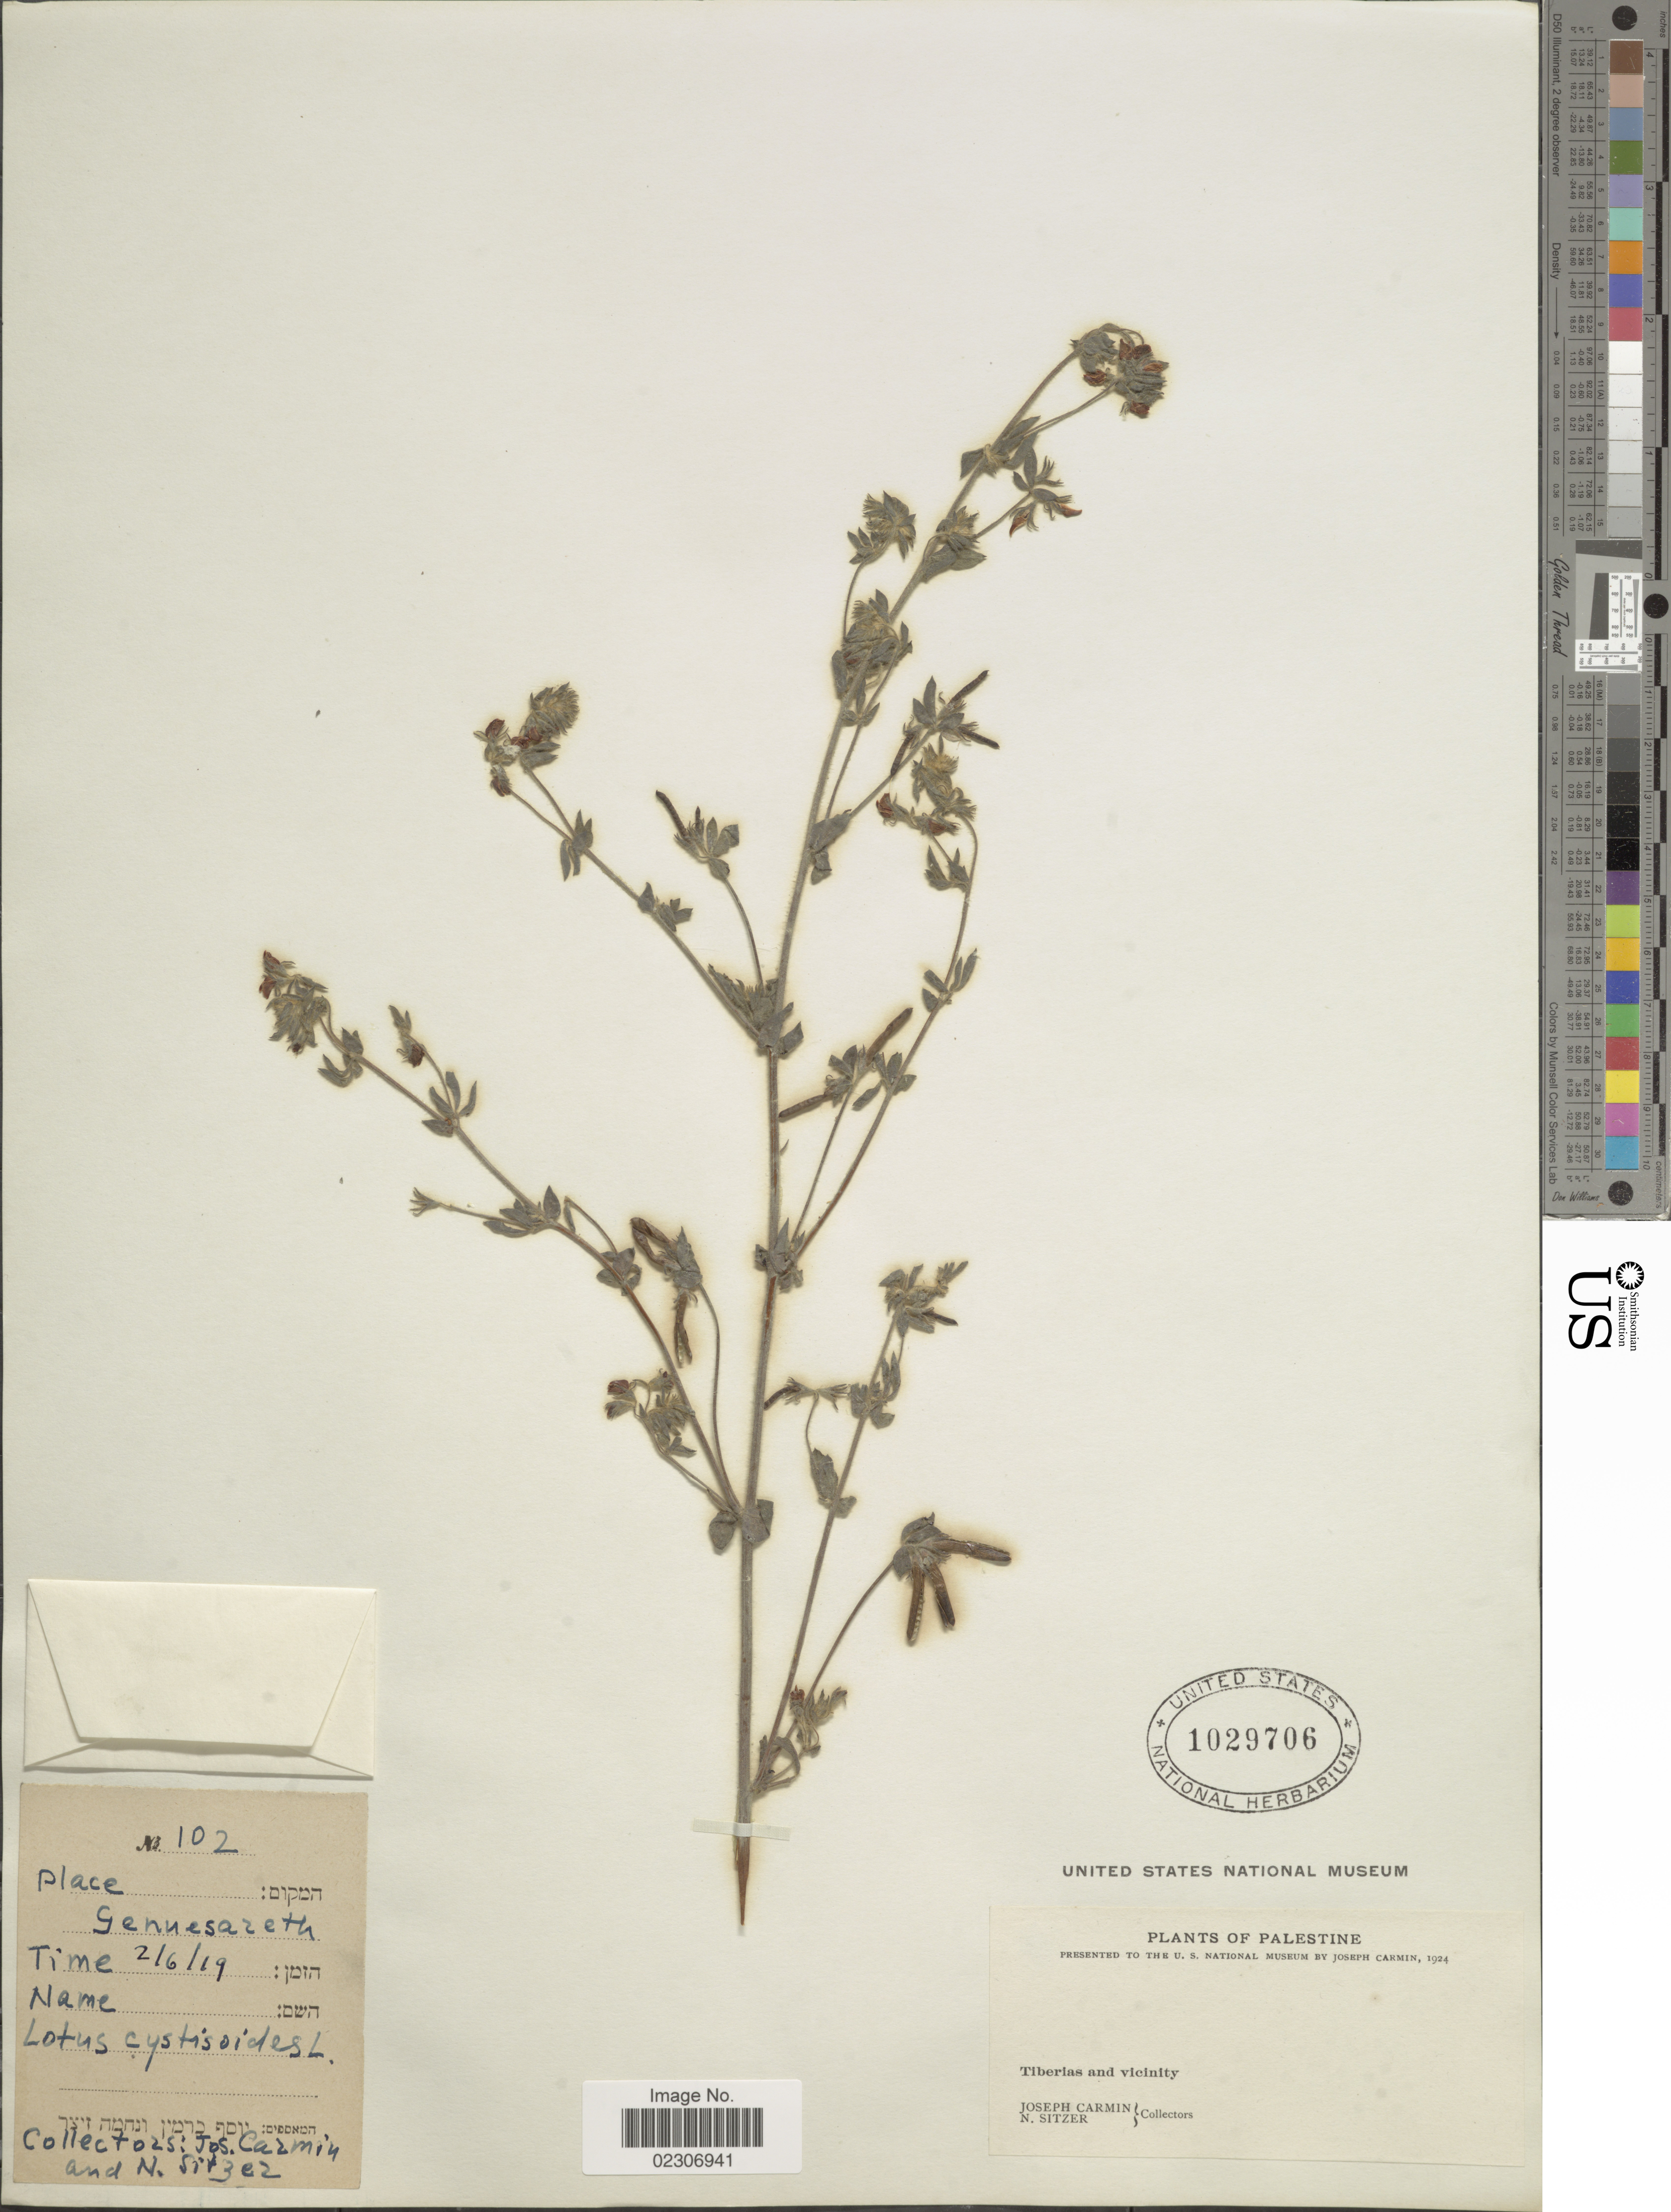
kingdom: Plantae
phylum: Tracheophyta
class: Magnoliopsida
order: Fabales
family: Fabaceae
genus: Lotus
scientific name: Lotus cytisoides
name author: L.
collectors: J. Carmin & N. Sitzer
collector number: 102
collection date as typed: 19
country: Israel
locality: Palestine, Tiberias and vicinity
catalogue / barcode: US 1029706